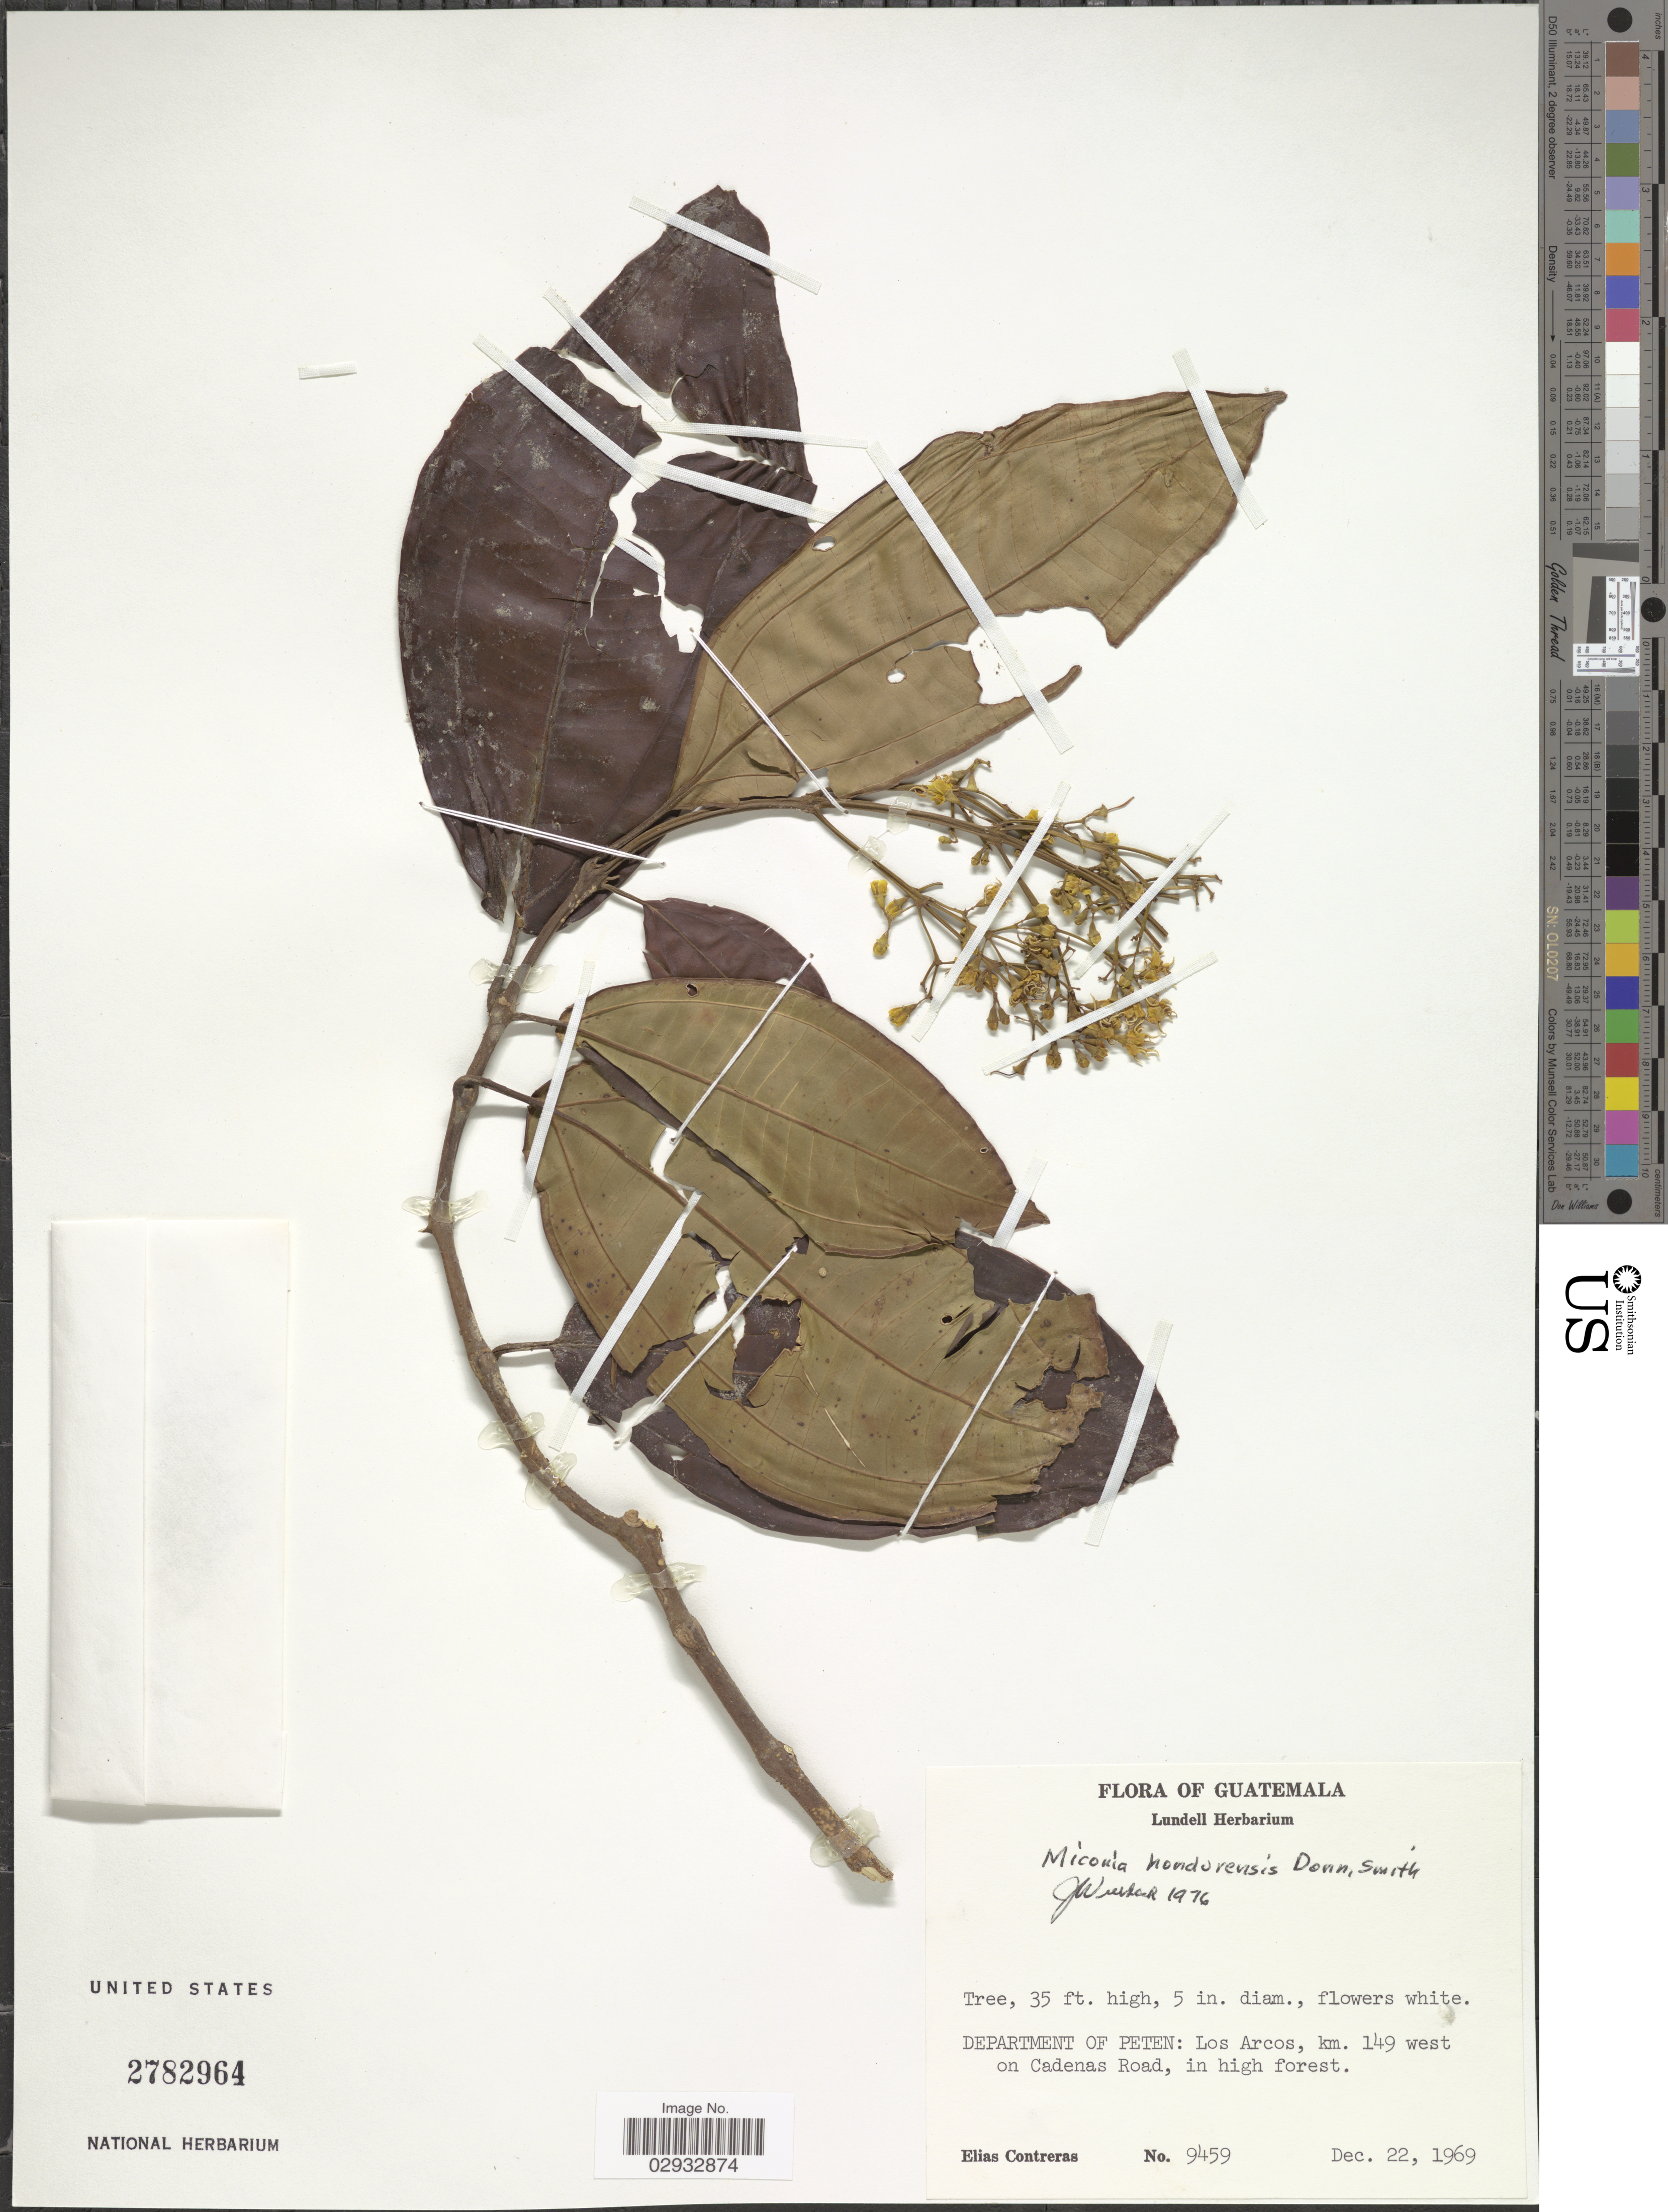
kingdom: Plantae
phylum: Tracheophyta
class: Magnoliopsida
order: Myrtales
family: Melastomataceae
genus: Miconia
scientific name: Miconia hondurensis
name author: Donn. Sm.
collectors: E. Contreras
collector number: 9459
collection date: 1969-12-22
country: Guatemala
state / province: El Petén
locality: Department of Peten: Los Arcos, km. 149 west on Cadenas Road, in high forest.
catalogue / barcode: US 2782964